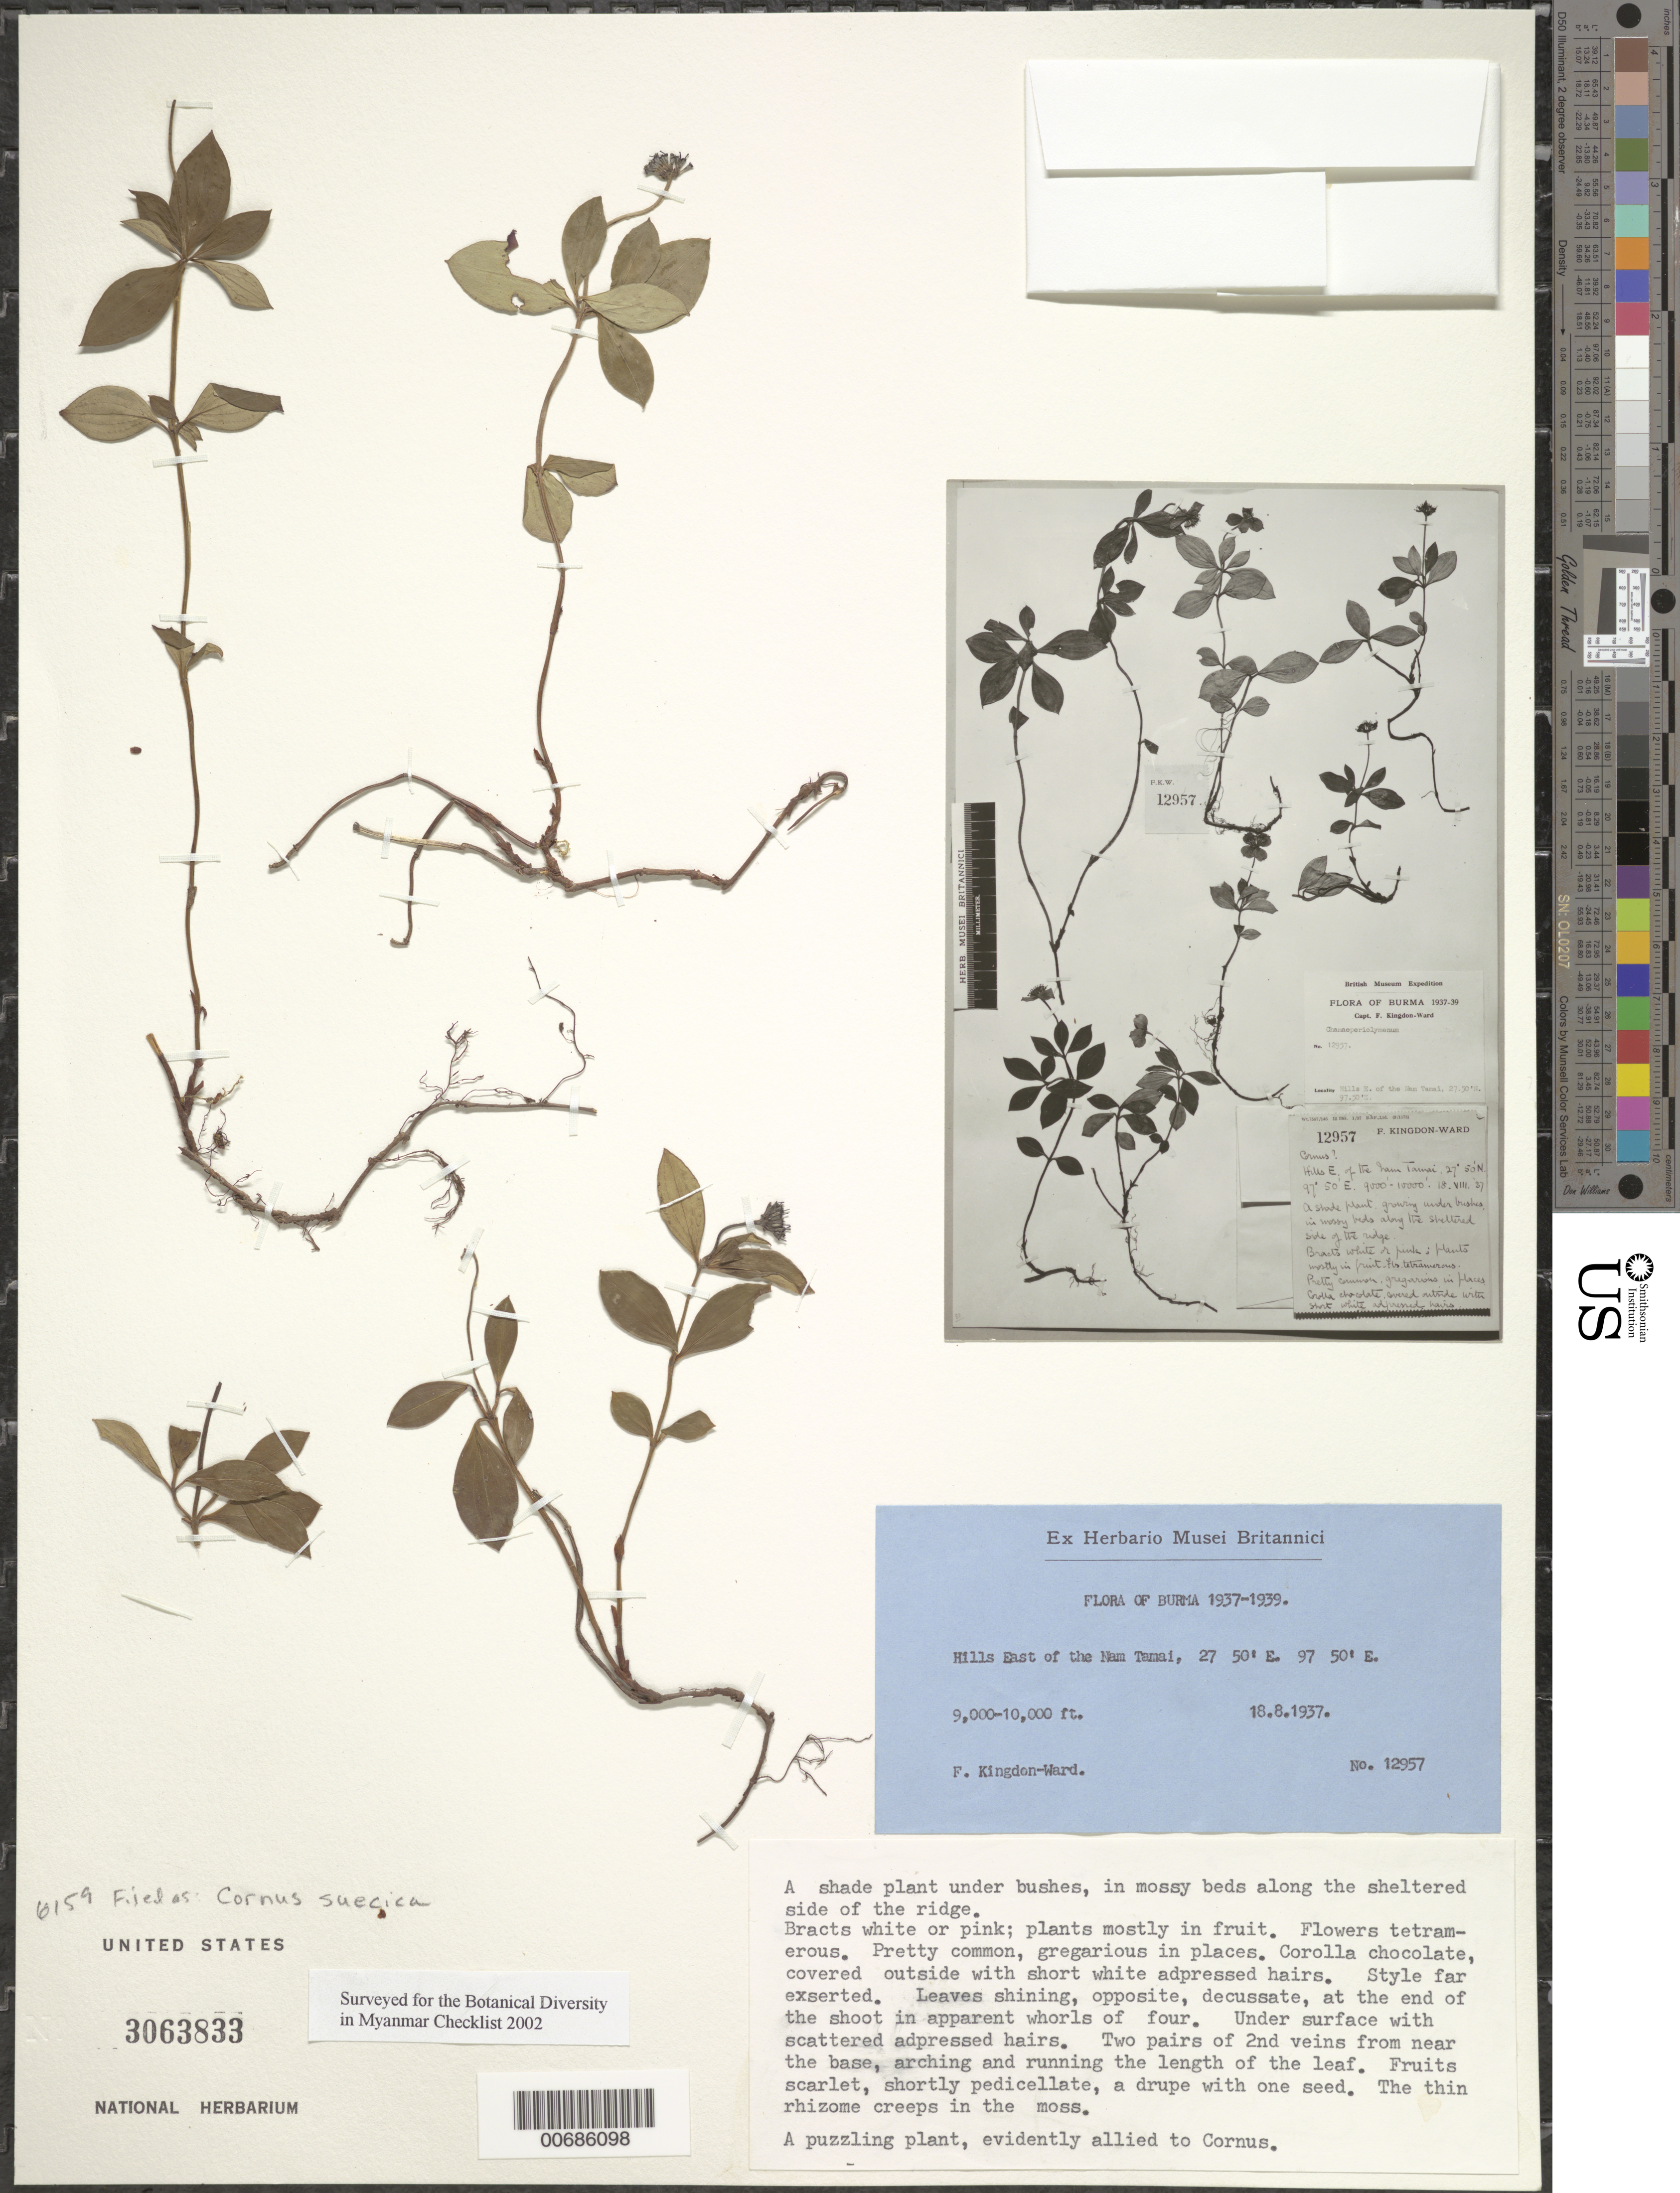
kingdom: Plantae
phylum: Tracheophyta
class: Magnoliopsida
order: Cornales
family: Cornaceae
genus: Cornus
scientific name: Cornus suecica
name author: L.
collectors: F. Kingdon Ward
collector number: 12957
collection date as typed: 18 Aug 1937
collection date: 1937-08-18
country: Myanmar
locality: Nam Tamai, E of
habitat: Mossy beds along sheltered ridge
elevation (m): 2743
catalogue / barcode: US 3063833